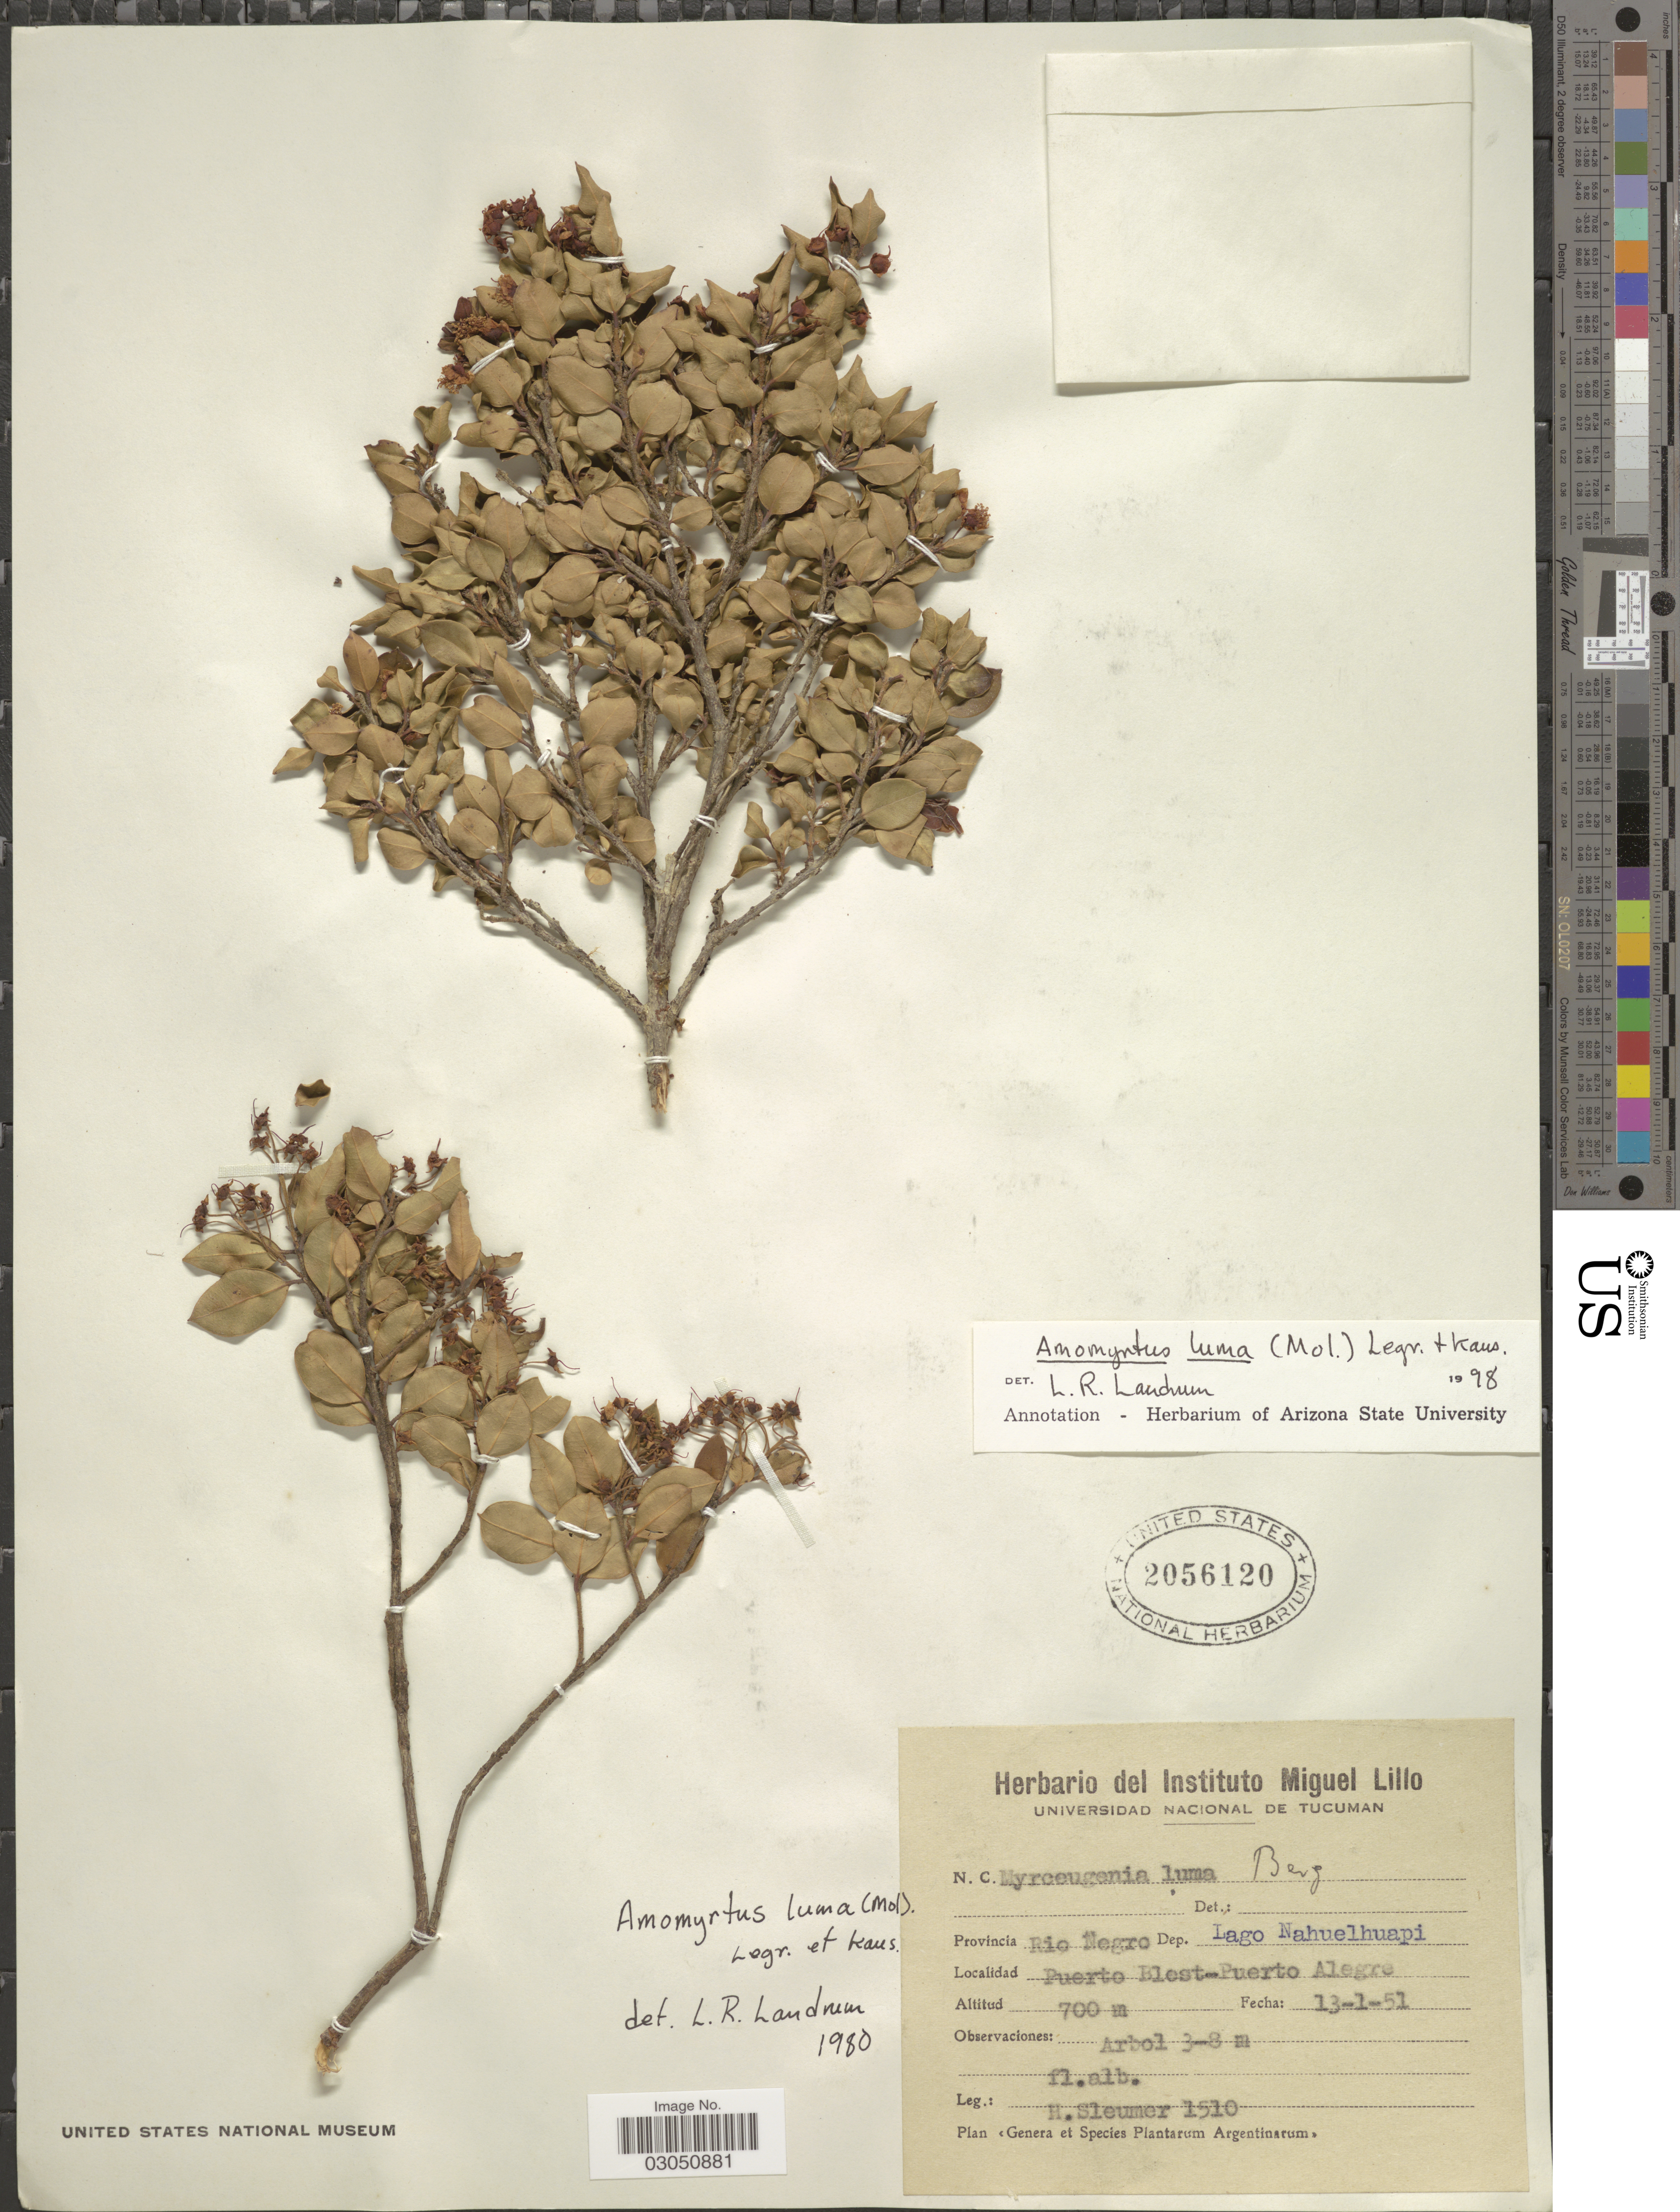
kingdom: Plantae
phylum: Tracheophyta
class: Magnoliopsida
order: Myrtales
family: Myrtaceae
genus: Amomyrtus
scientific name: Amomyrtus luma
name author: (Molina) D. Legrand & Kausel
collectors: H. O. Sleumer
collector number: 1510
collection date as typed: Transcribed d/m/y: 13/1/51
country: Argentina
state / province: Rio Negro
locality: Dep. Lago Nahuelhuapi. Puero Blest-Puerto Alegre.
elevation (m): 700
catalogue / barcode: US 2056120